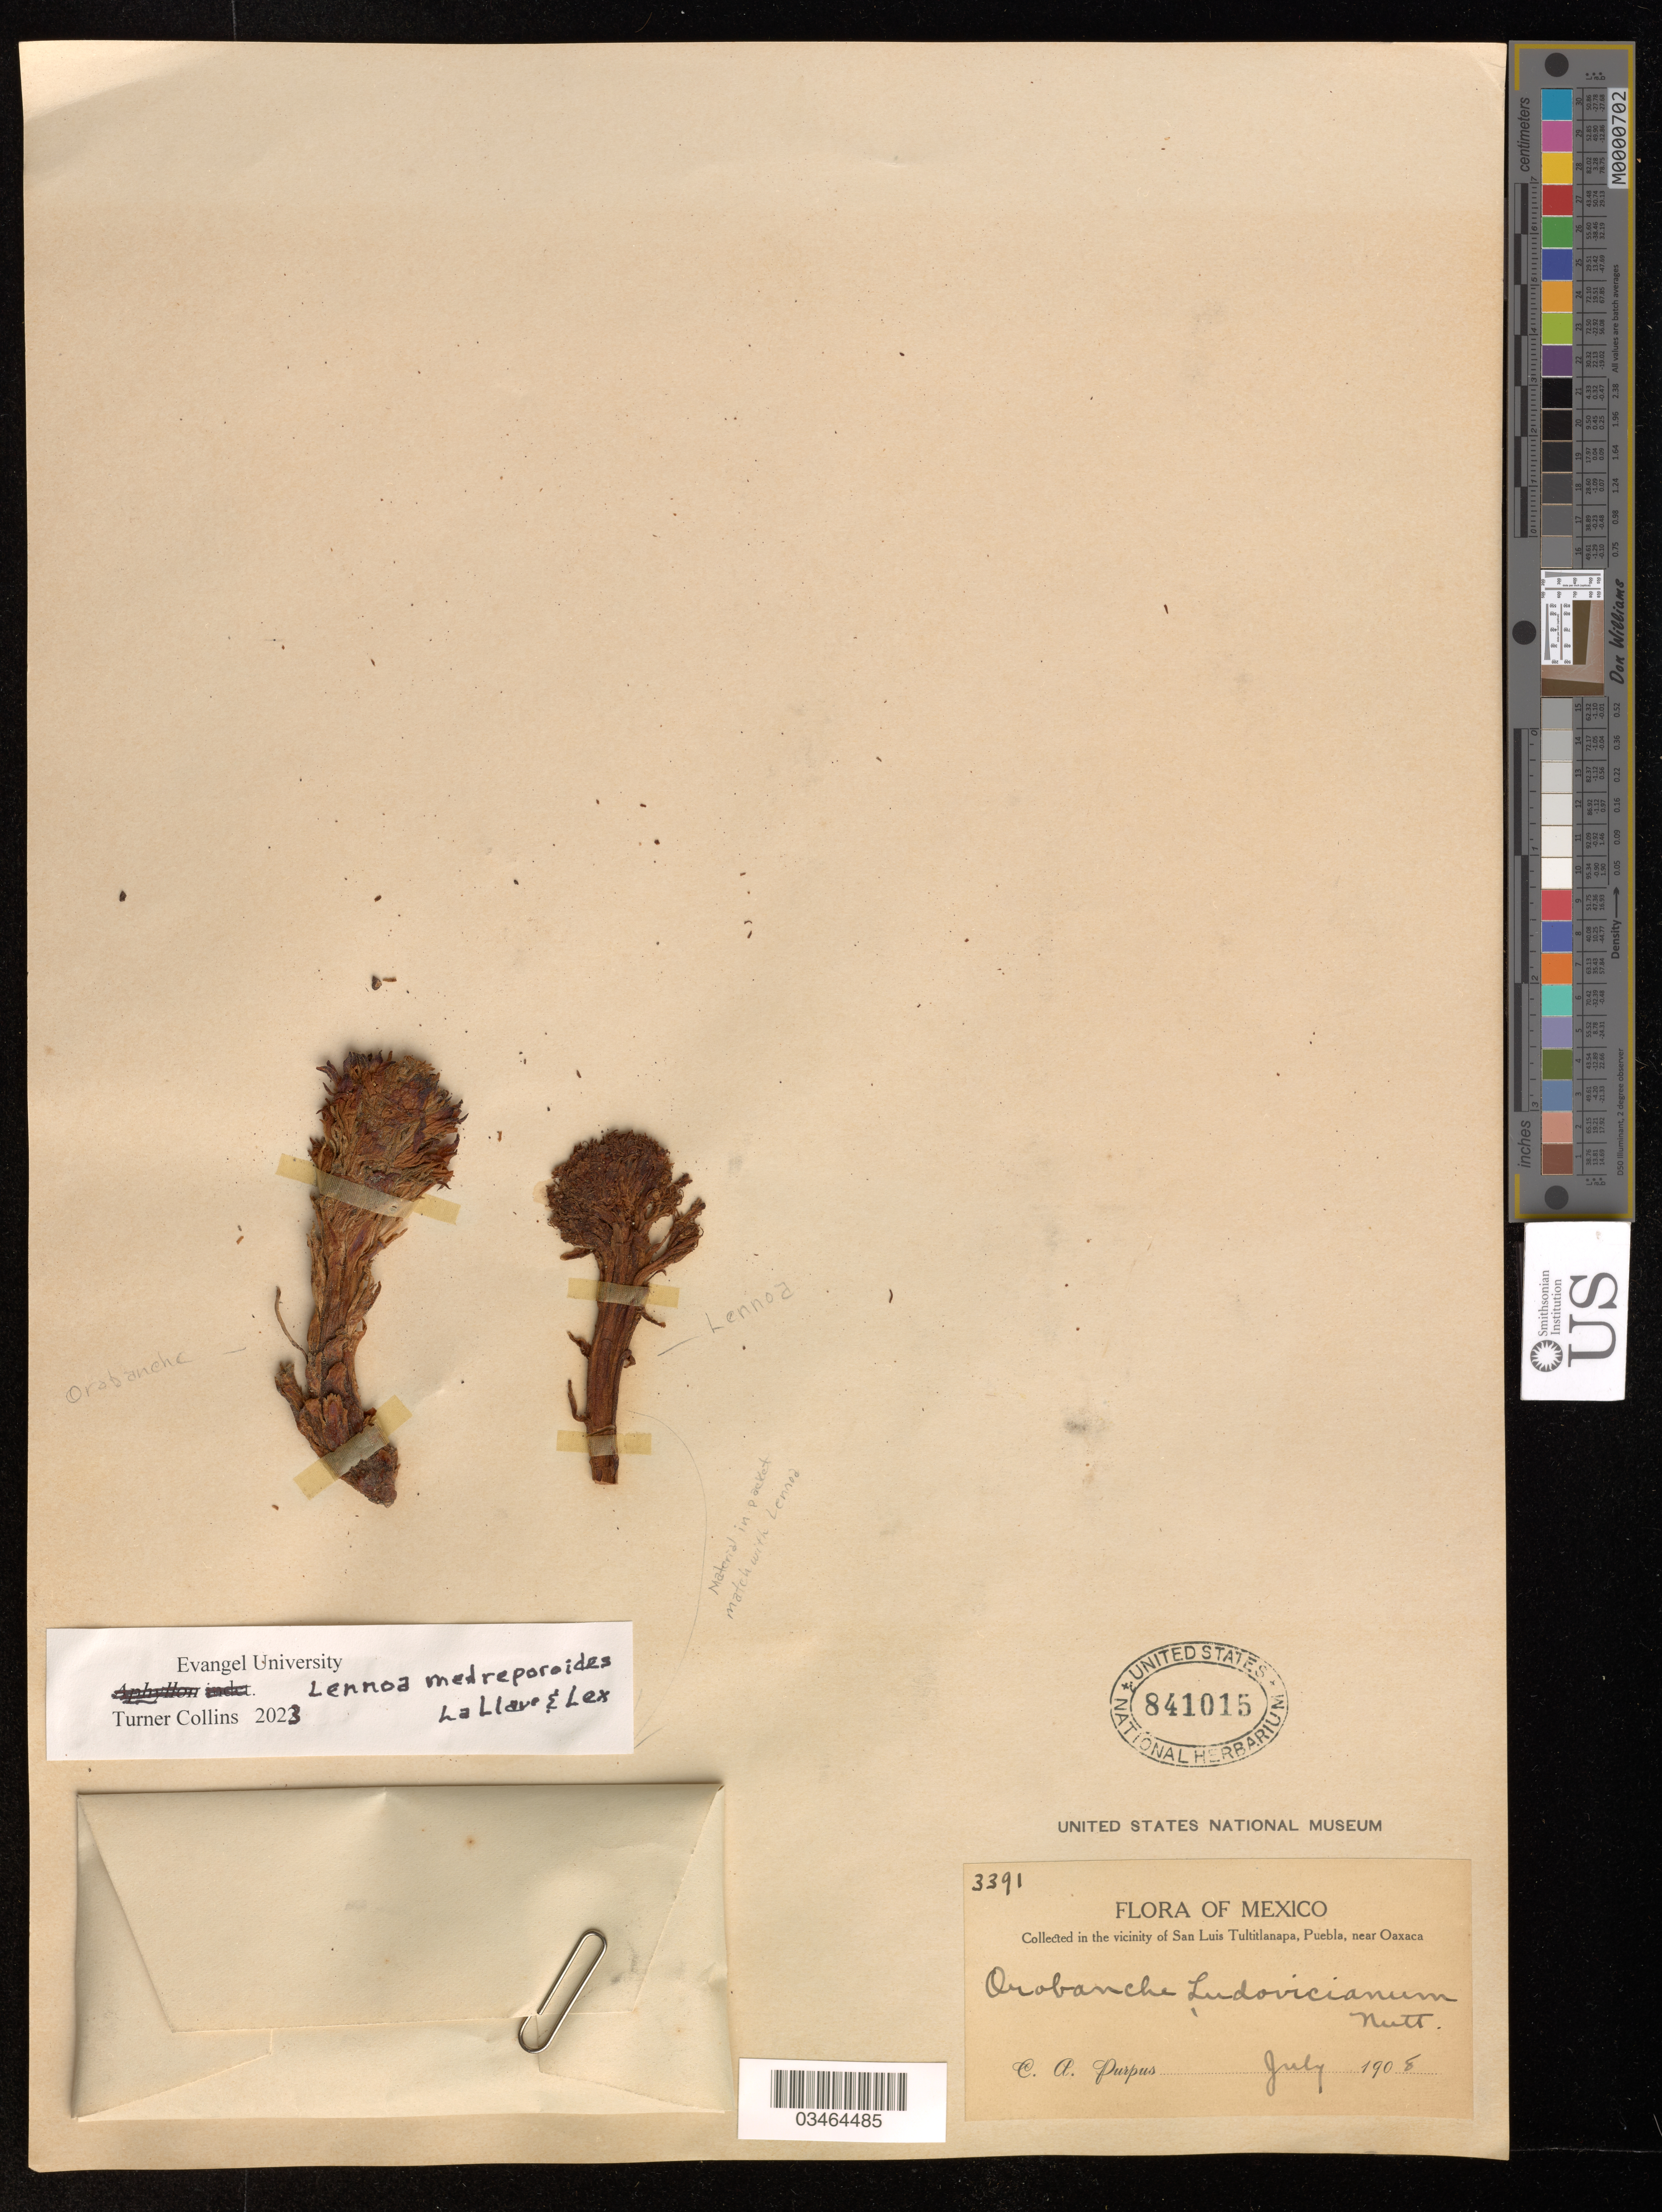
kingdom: Plantae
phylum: Tracheophyta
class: Magnoliopsida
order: Boraginales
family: Lennoaceae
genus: Lennoa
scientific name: Lennoa madreporoides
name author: La Llave & Lex.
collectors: C. A. Purpus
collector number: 3391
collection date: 1905-07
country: Mexico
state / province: Puebla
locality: In the vicinity of San Luis Tultitlanapa, near Oaxaca.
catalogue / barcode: US 841015